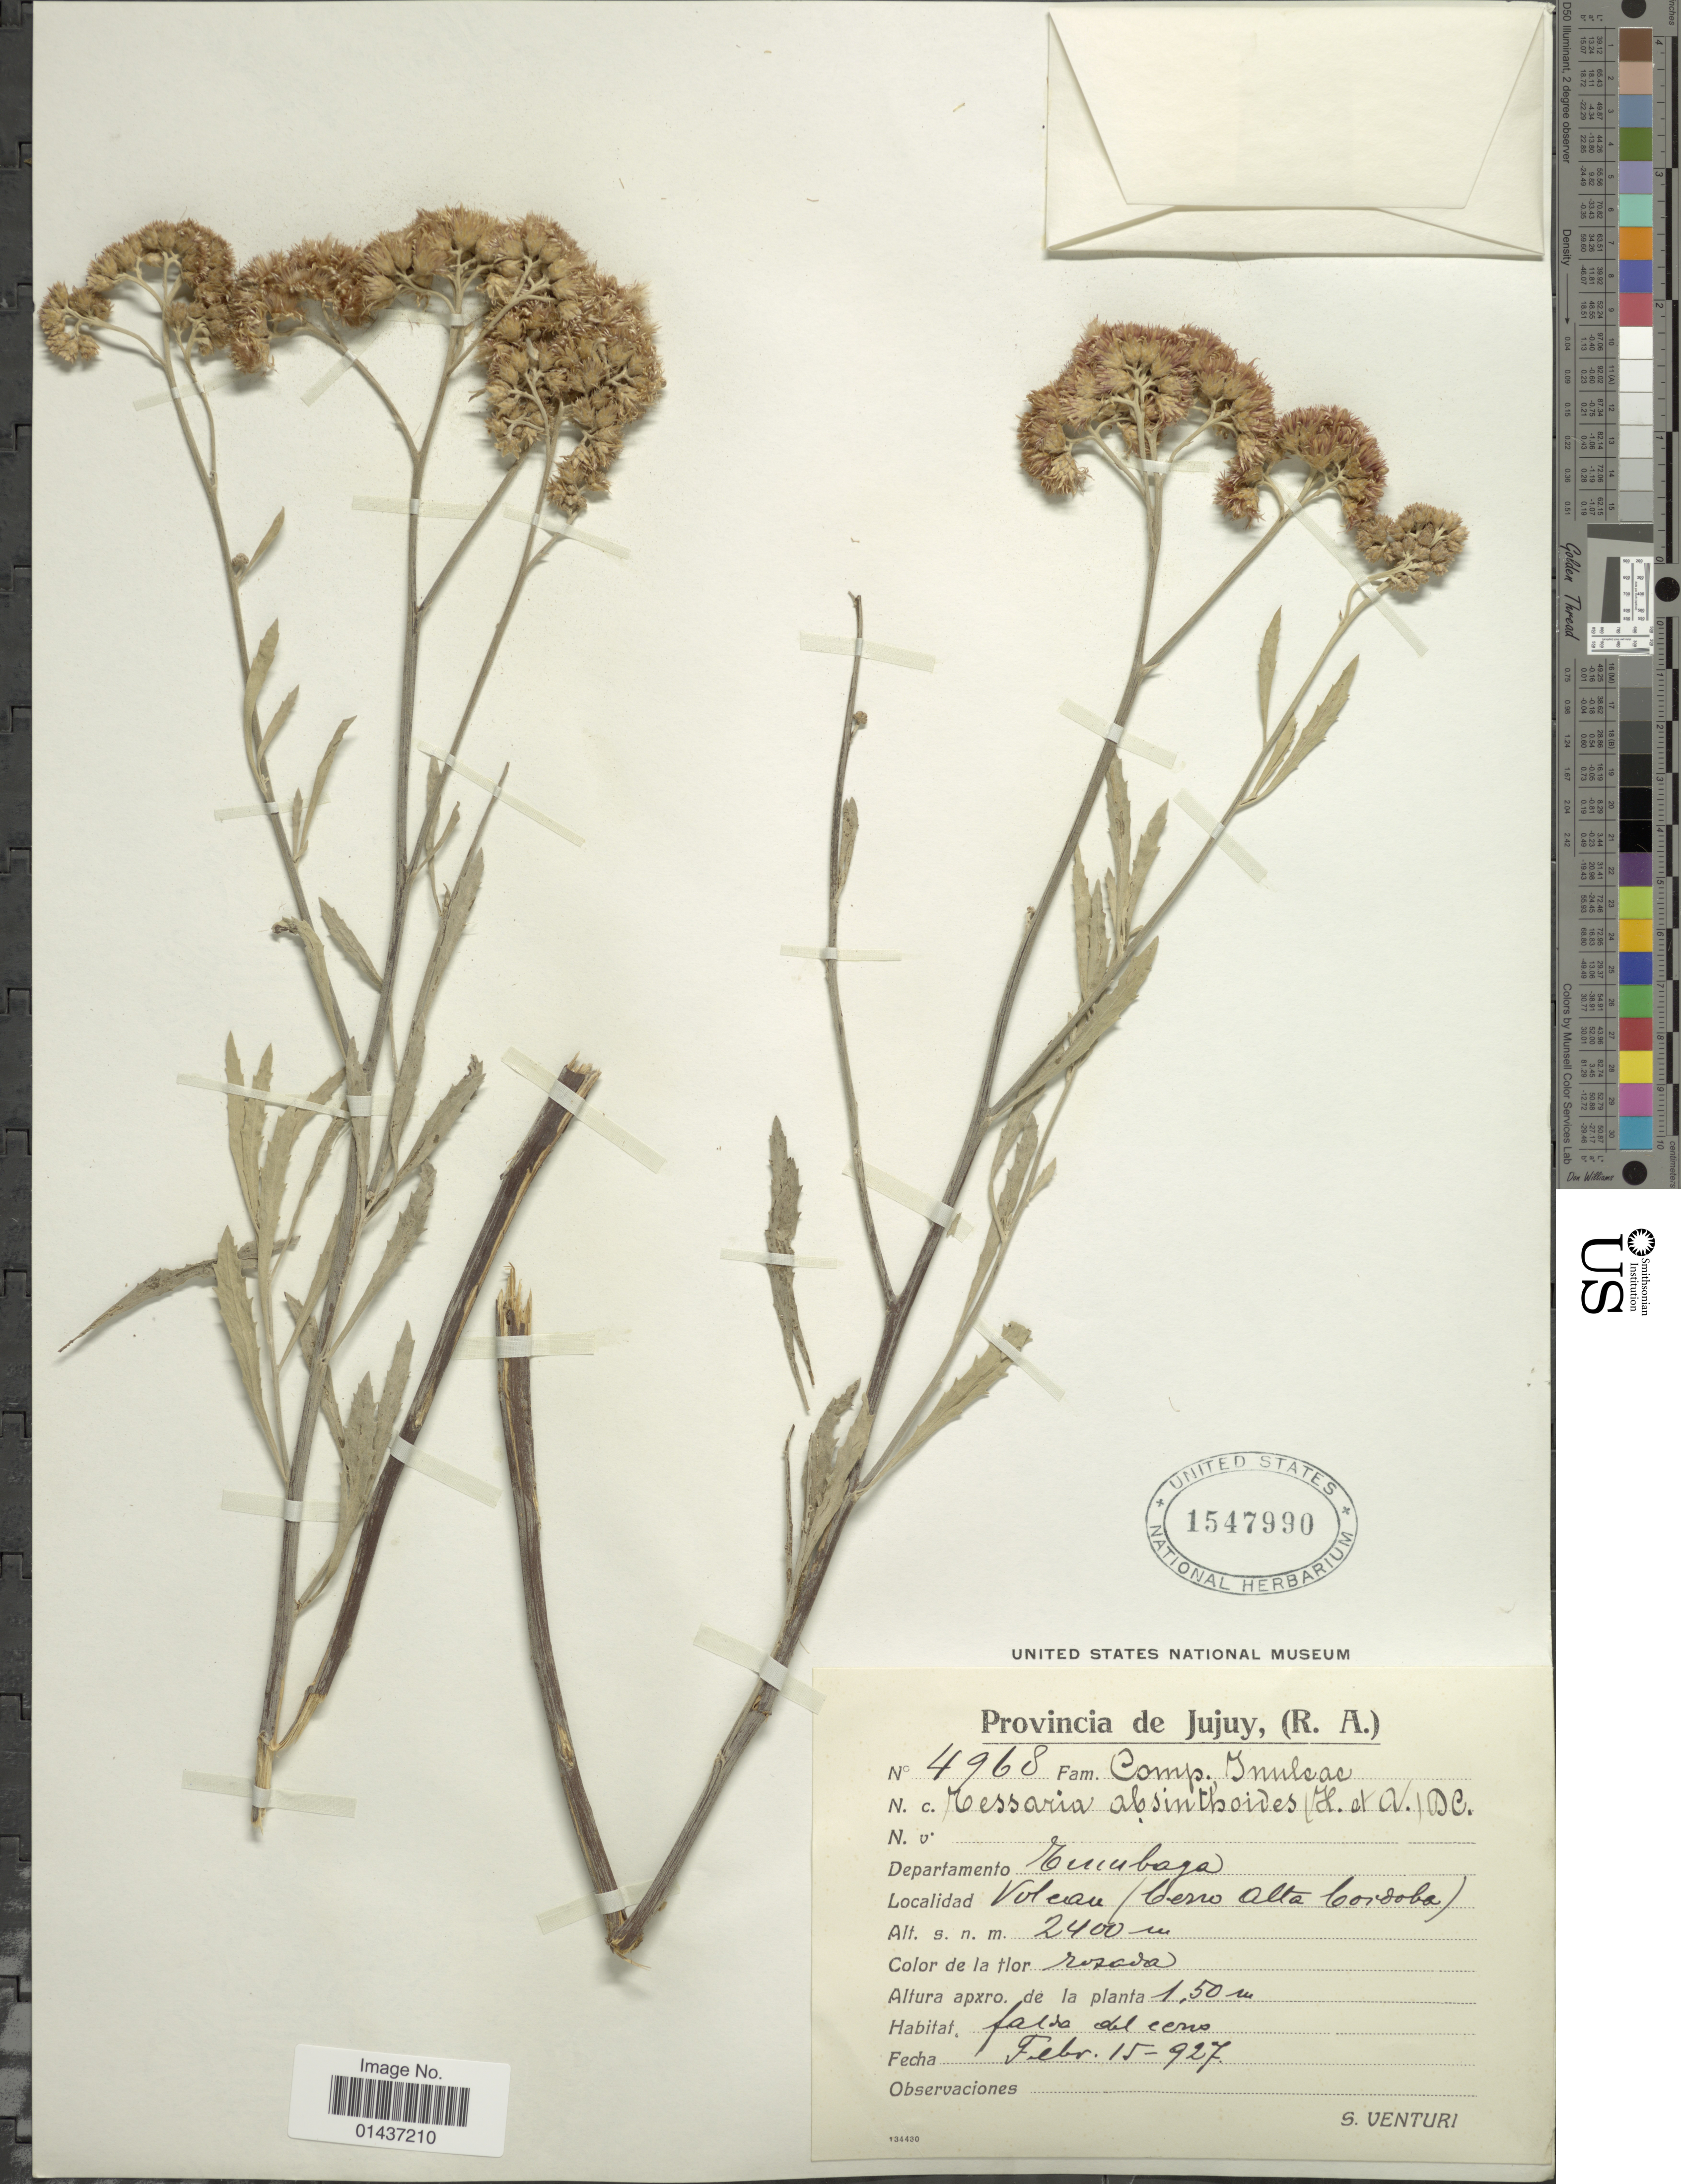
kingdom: Plantae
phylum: Tracheophyta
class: Magnoliopsida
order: Asterales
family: Asteraceae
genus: Tessaria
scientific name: Tessaria absinthioides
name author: (Hook. & Arn.) DC.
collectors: S. Venturi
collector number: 4968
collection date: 1927-02-15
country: Argentina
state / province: Jujuy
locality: (R.A.), Departamento Tumbaya, Volcan Cerro Alta Cordoba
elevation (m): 2400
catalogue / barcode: US 1547990